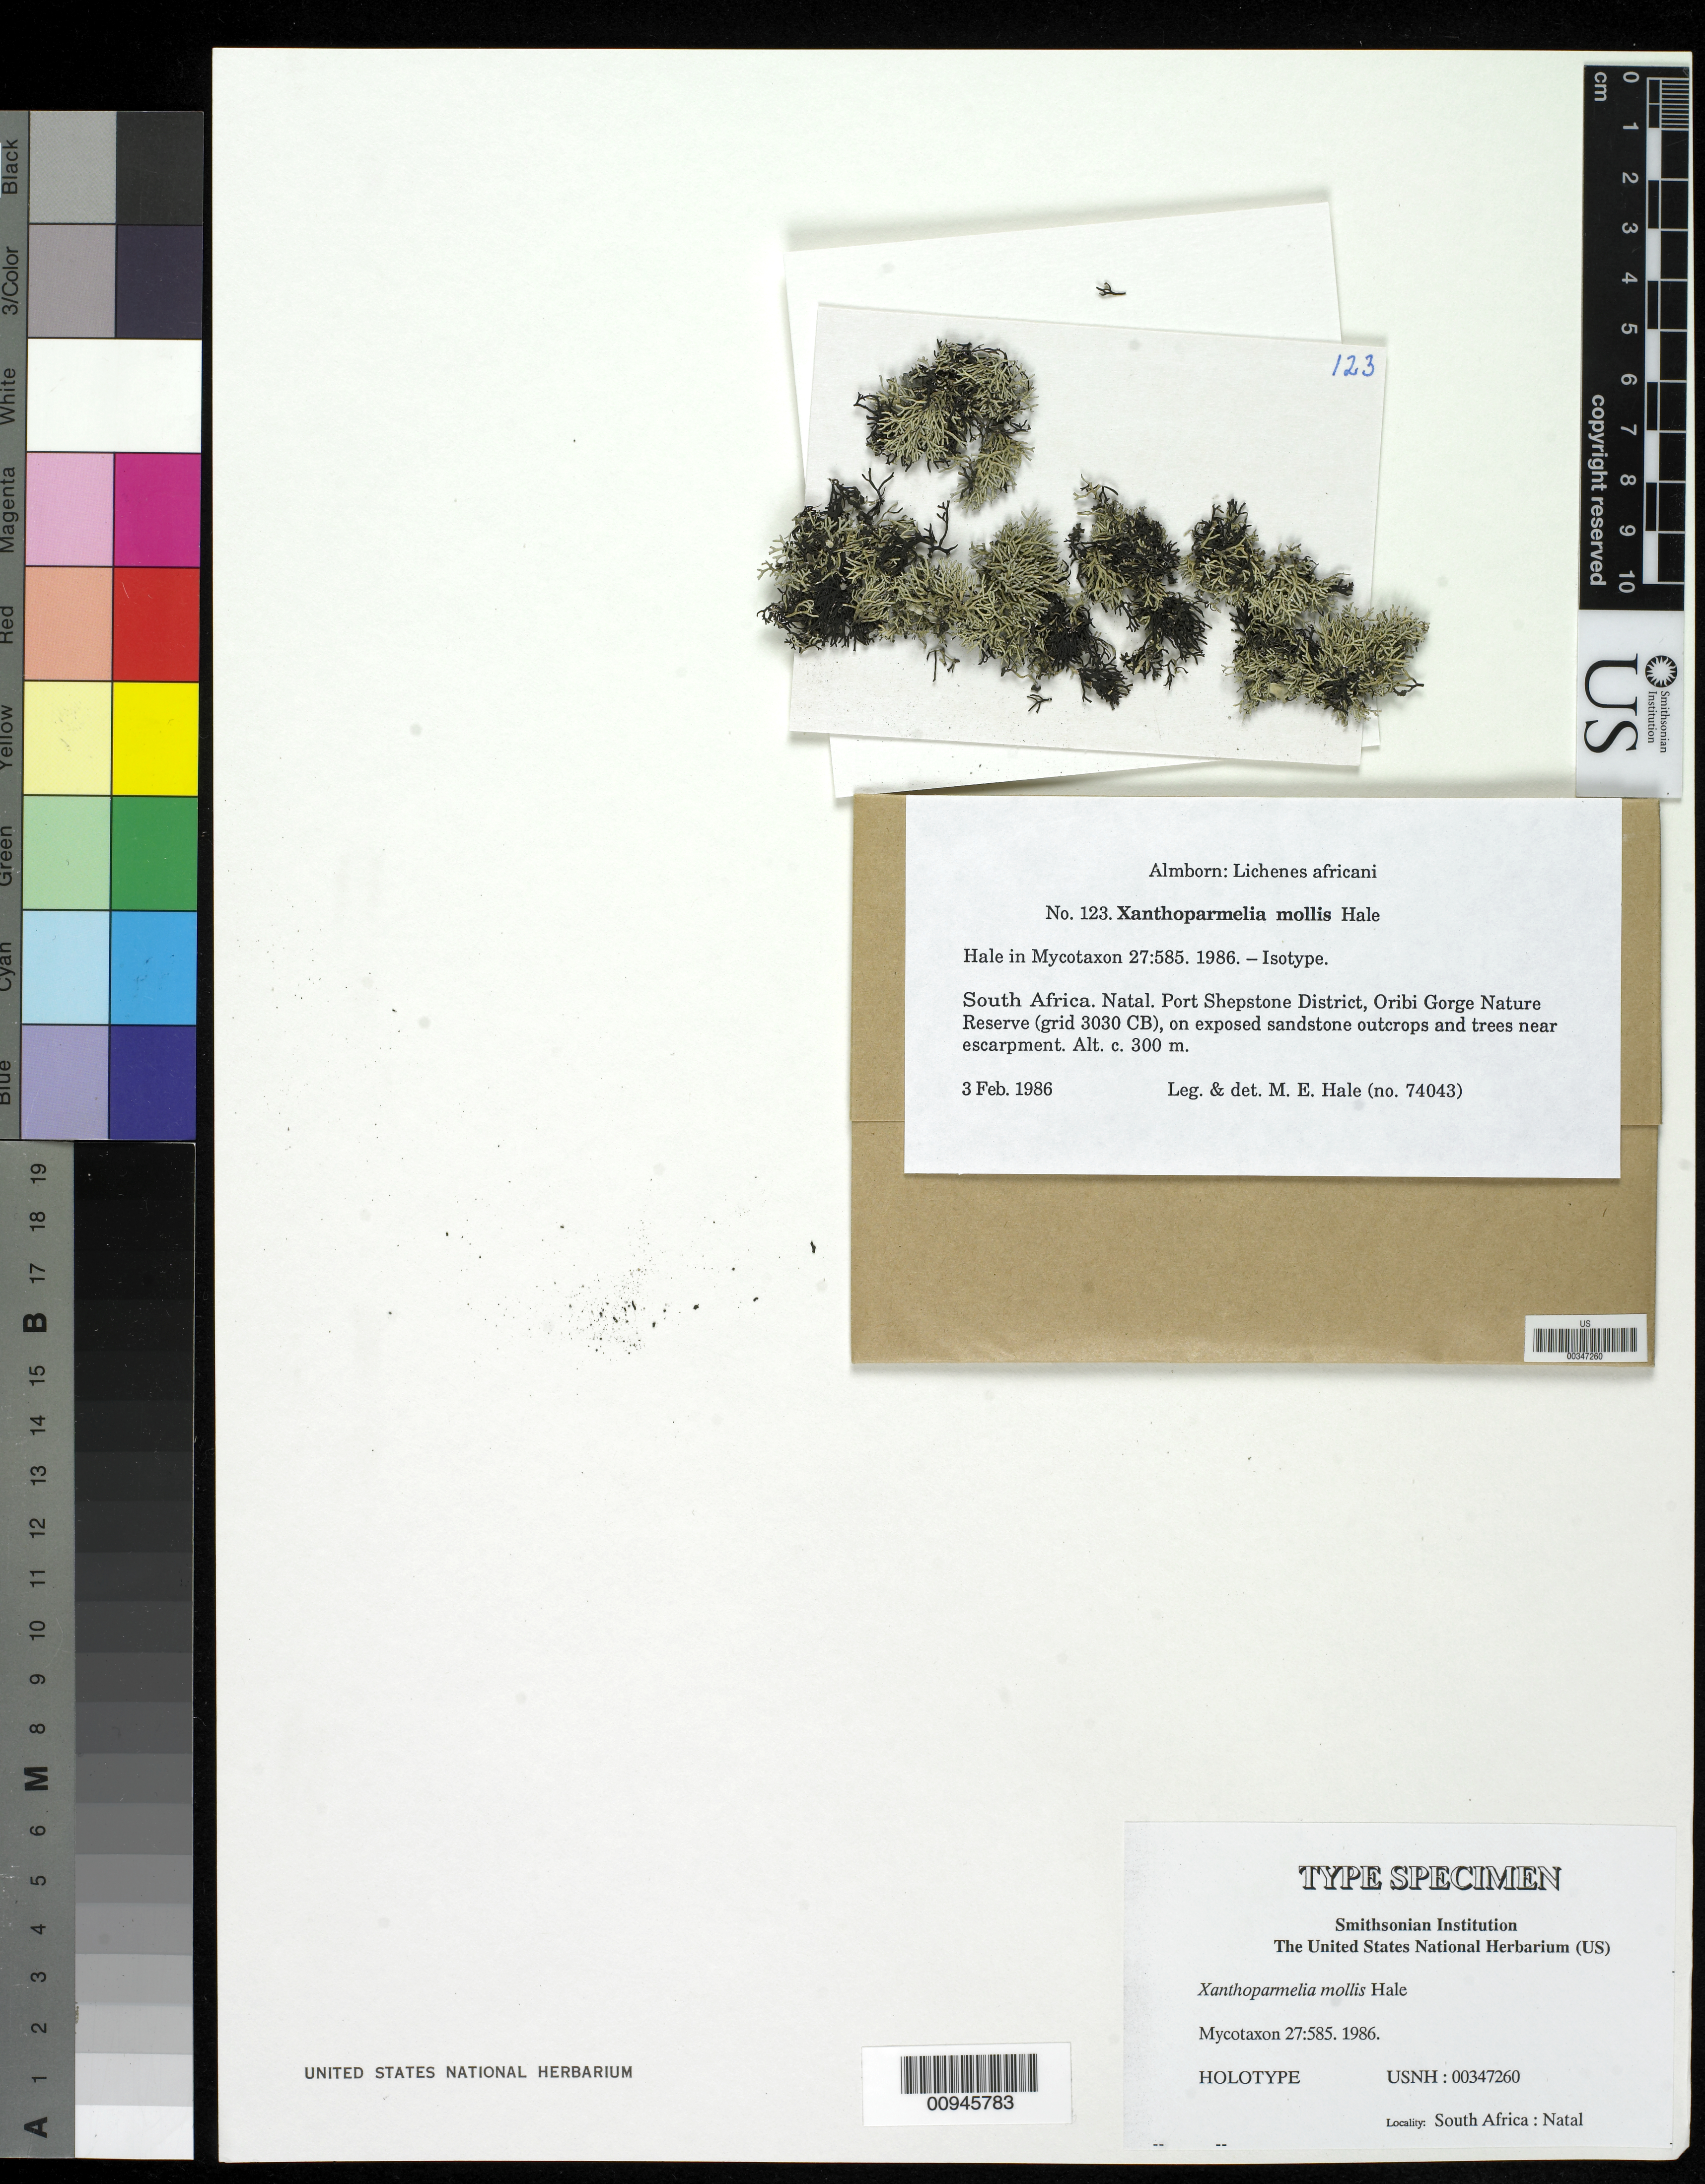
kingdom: Fungi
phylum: Ascomycota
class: Lecanoromycetes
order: Lecanorales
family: Parmeliaceae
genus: Xanthoparmelia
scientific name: Xanthoparmelia mollis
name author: Hale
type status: Holotype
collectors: M. Hale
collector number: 74043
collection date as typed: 03 Feb 1986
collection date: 1986-02-17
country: South Africa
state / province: KwaZulu-Natal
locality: Oribi Gorge Nature Reserve, Grid 3030 CB. Port Shepstone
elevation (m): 300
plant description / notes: Day printed on packet is incorrect. Hale field notebooks (SIA Acc. 12-427) reviewed by Ian Medeiros; this collection number and locality correspond to 17 Feb. 1986.